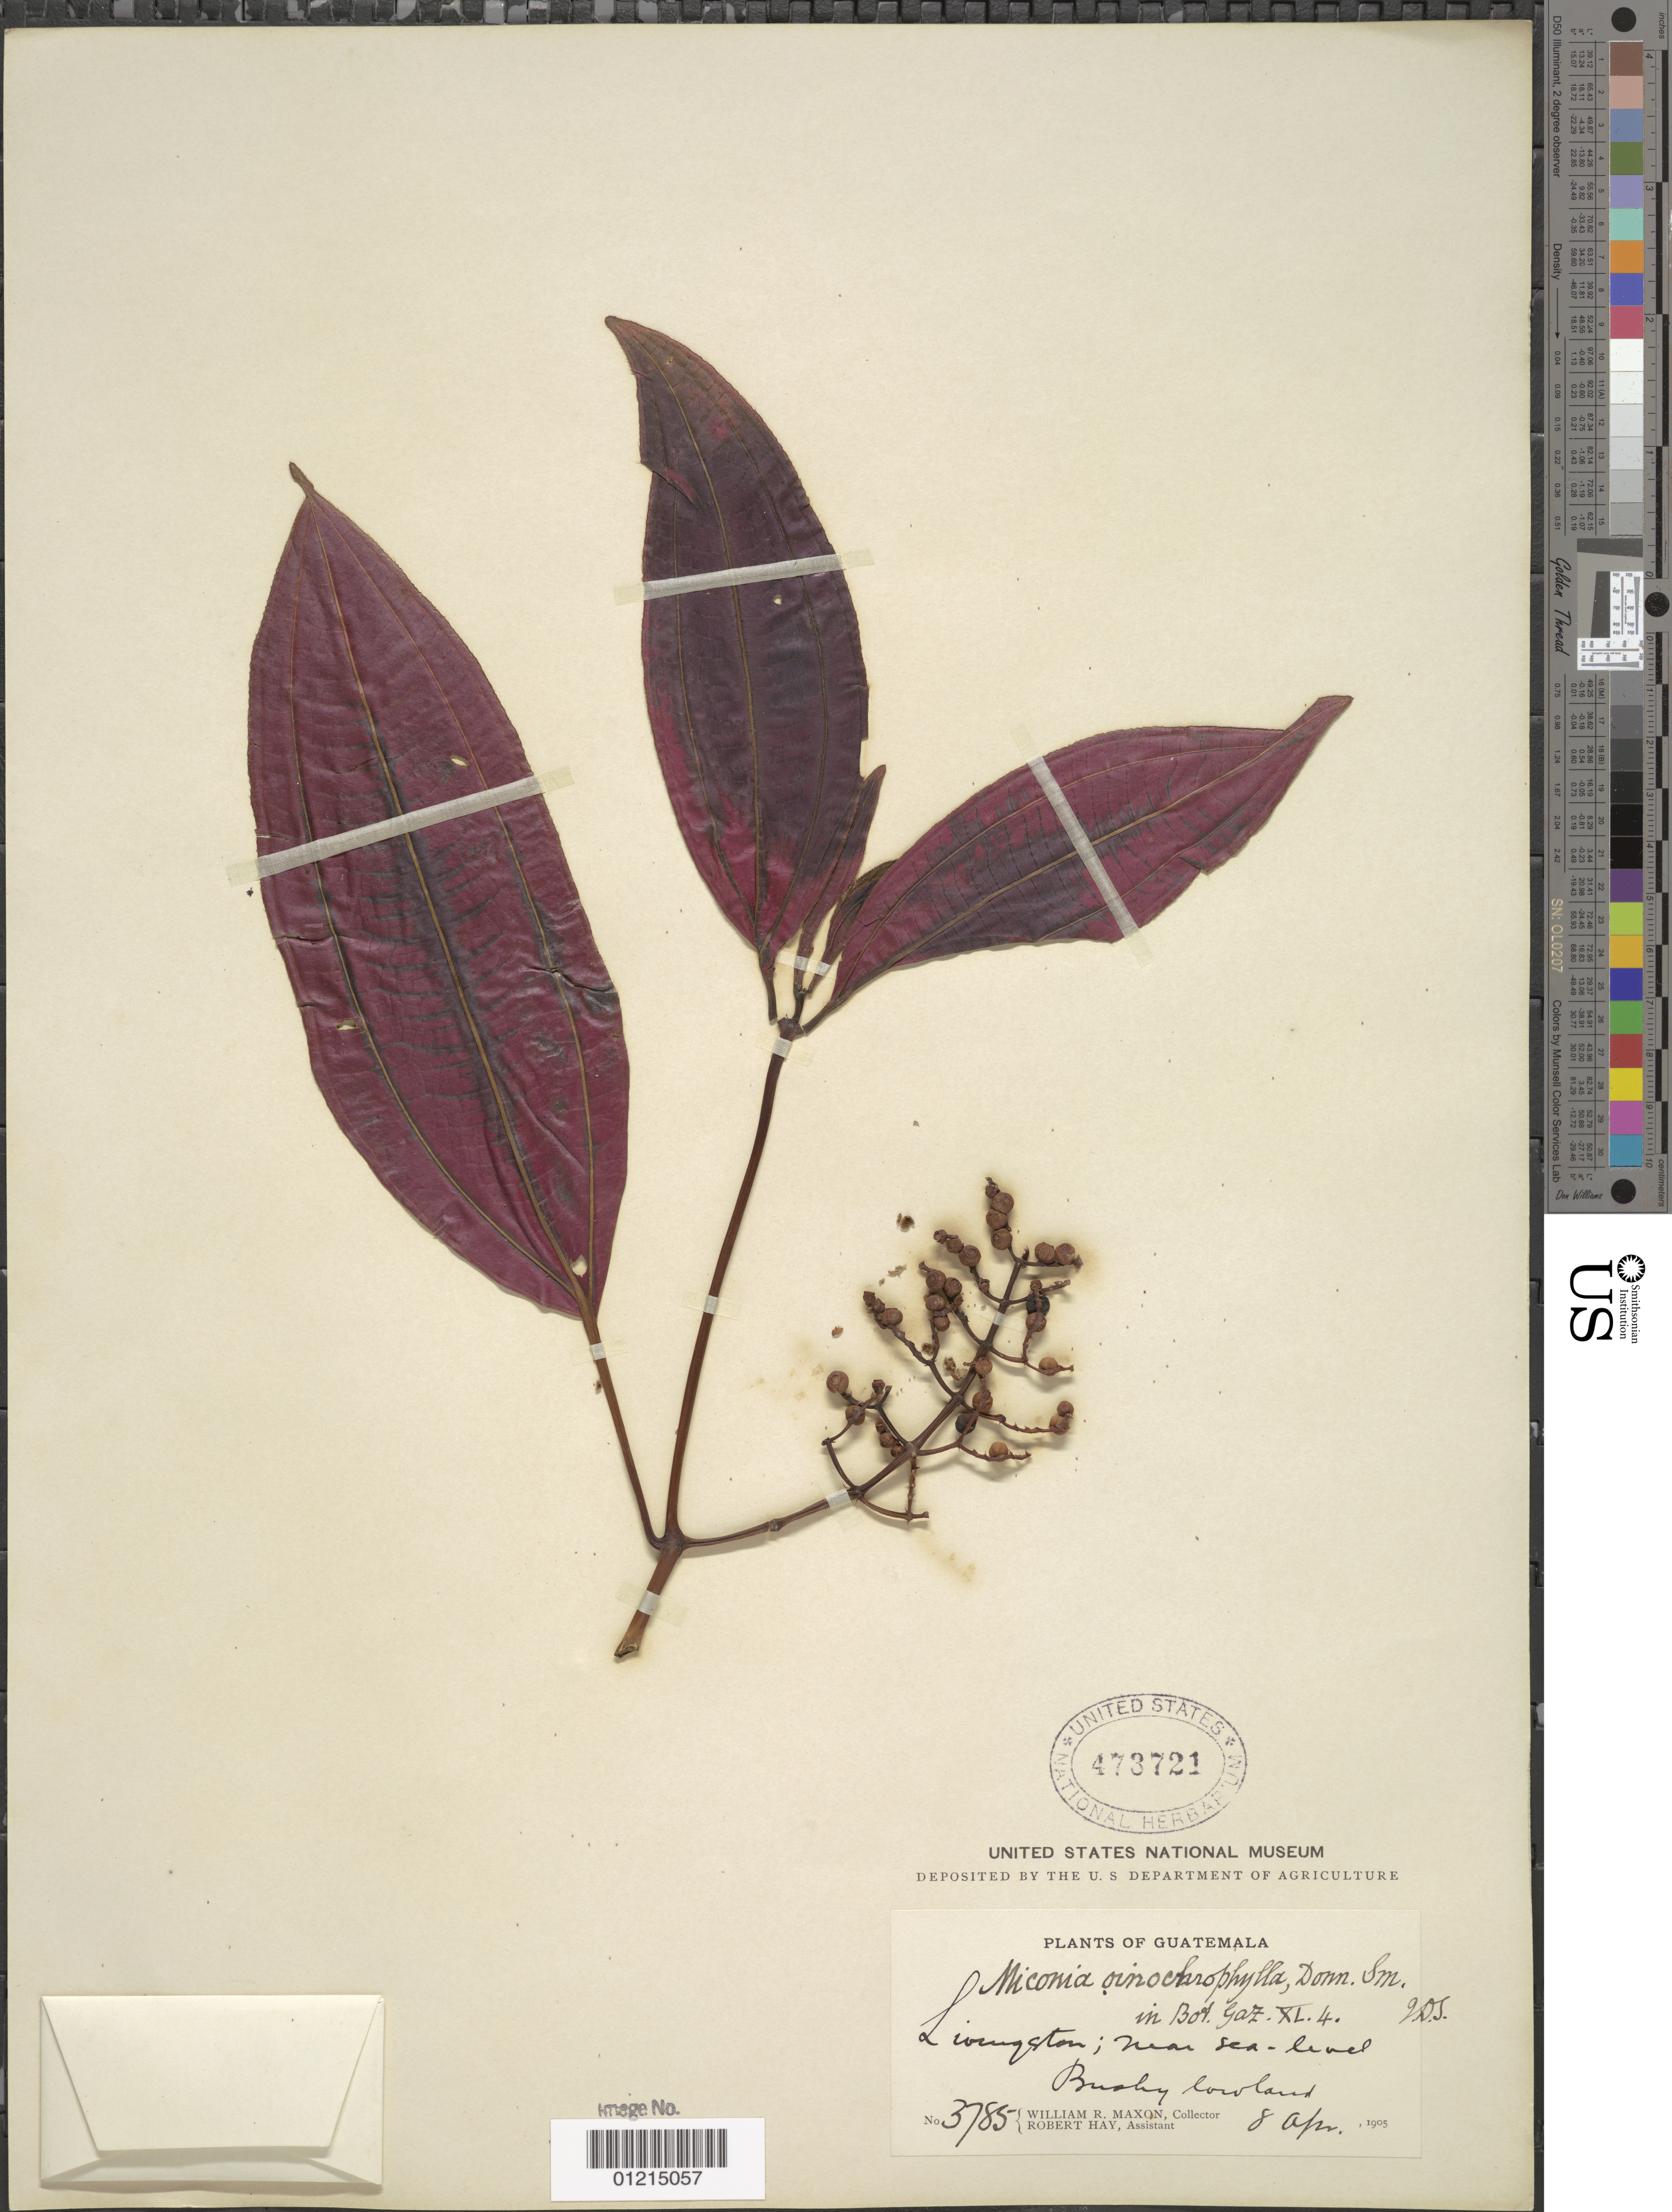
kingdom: Plantae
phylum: Tracheophyta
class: Magnoliopsida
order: Myrtales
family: Melastomataceae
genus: Miconia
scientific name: Miconia oinochrophylla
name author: Donn. Sm.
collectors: W. R. Maxon & R. Hay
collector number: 3785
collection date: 1905-04-08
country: Guatemala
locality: Livingston, near sea level, bushy lowland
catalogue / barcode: US 473721